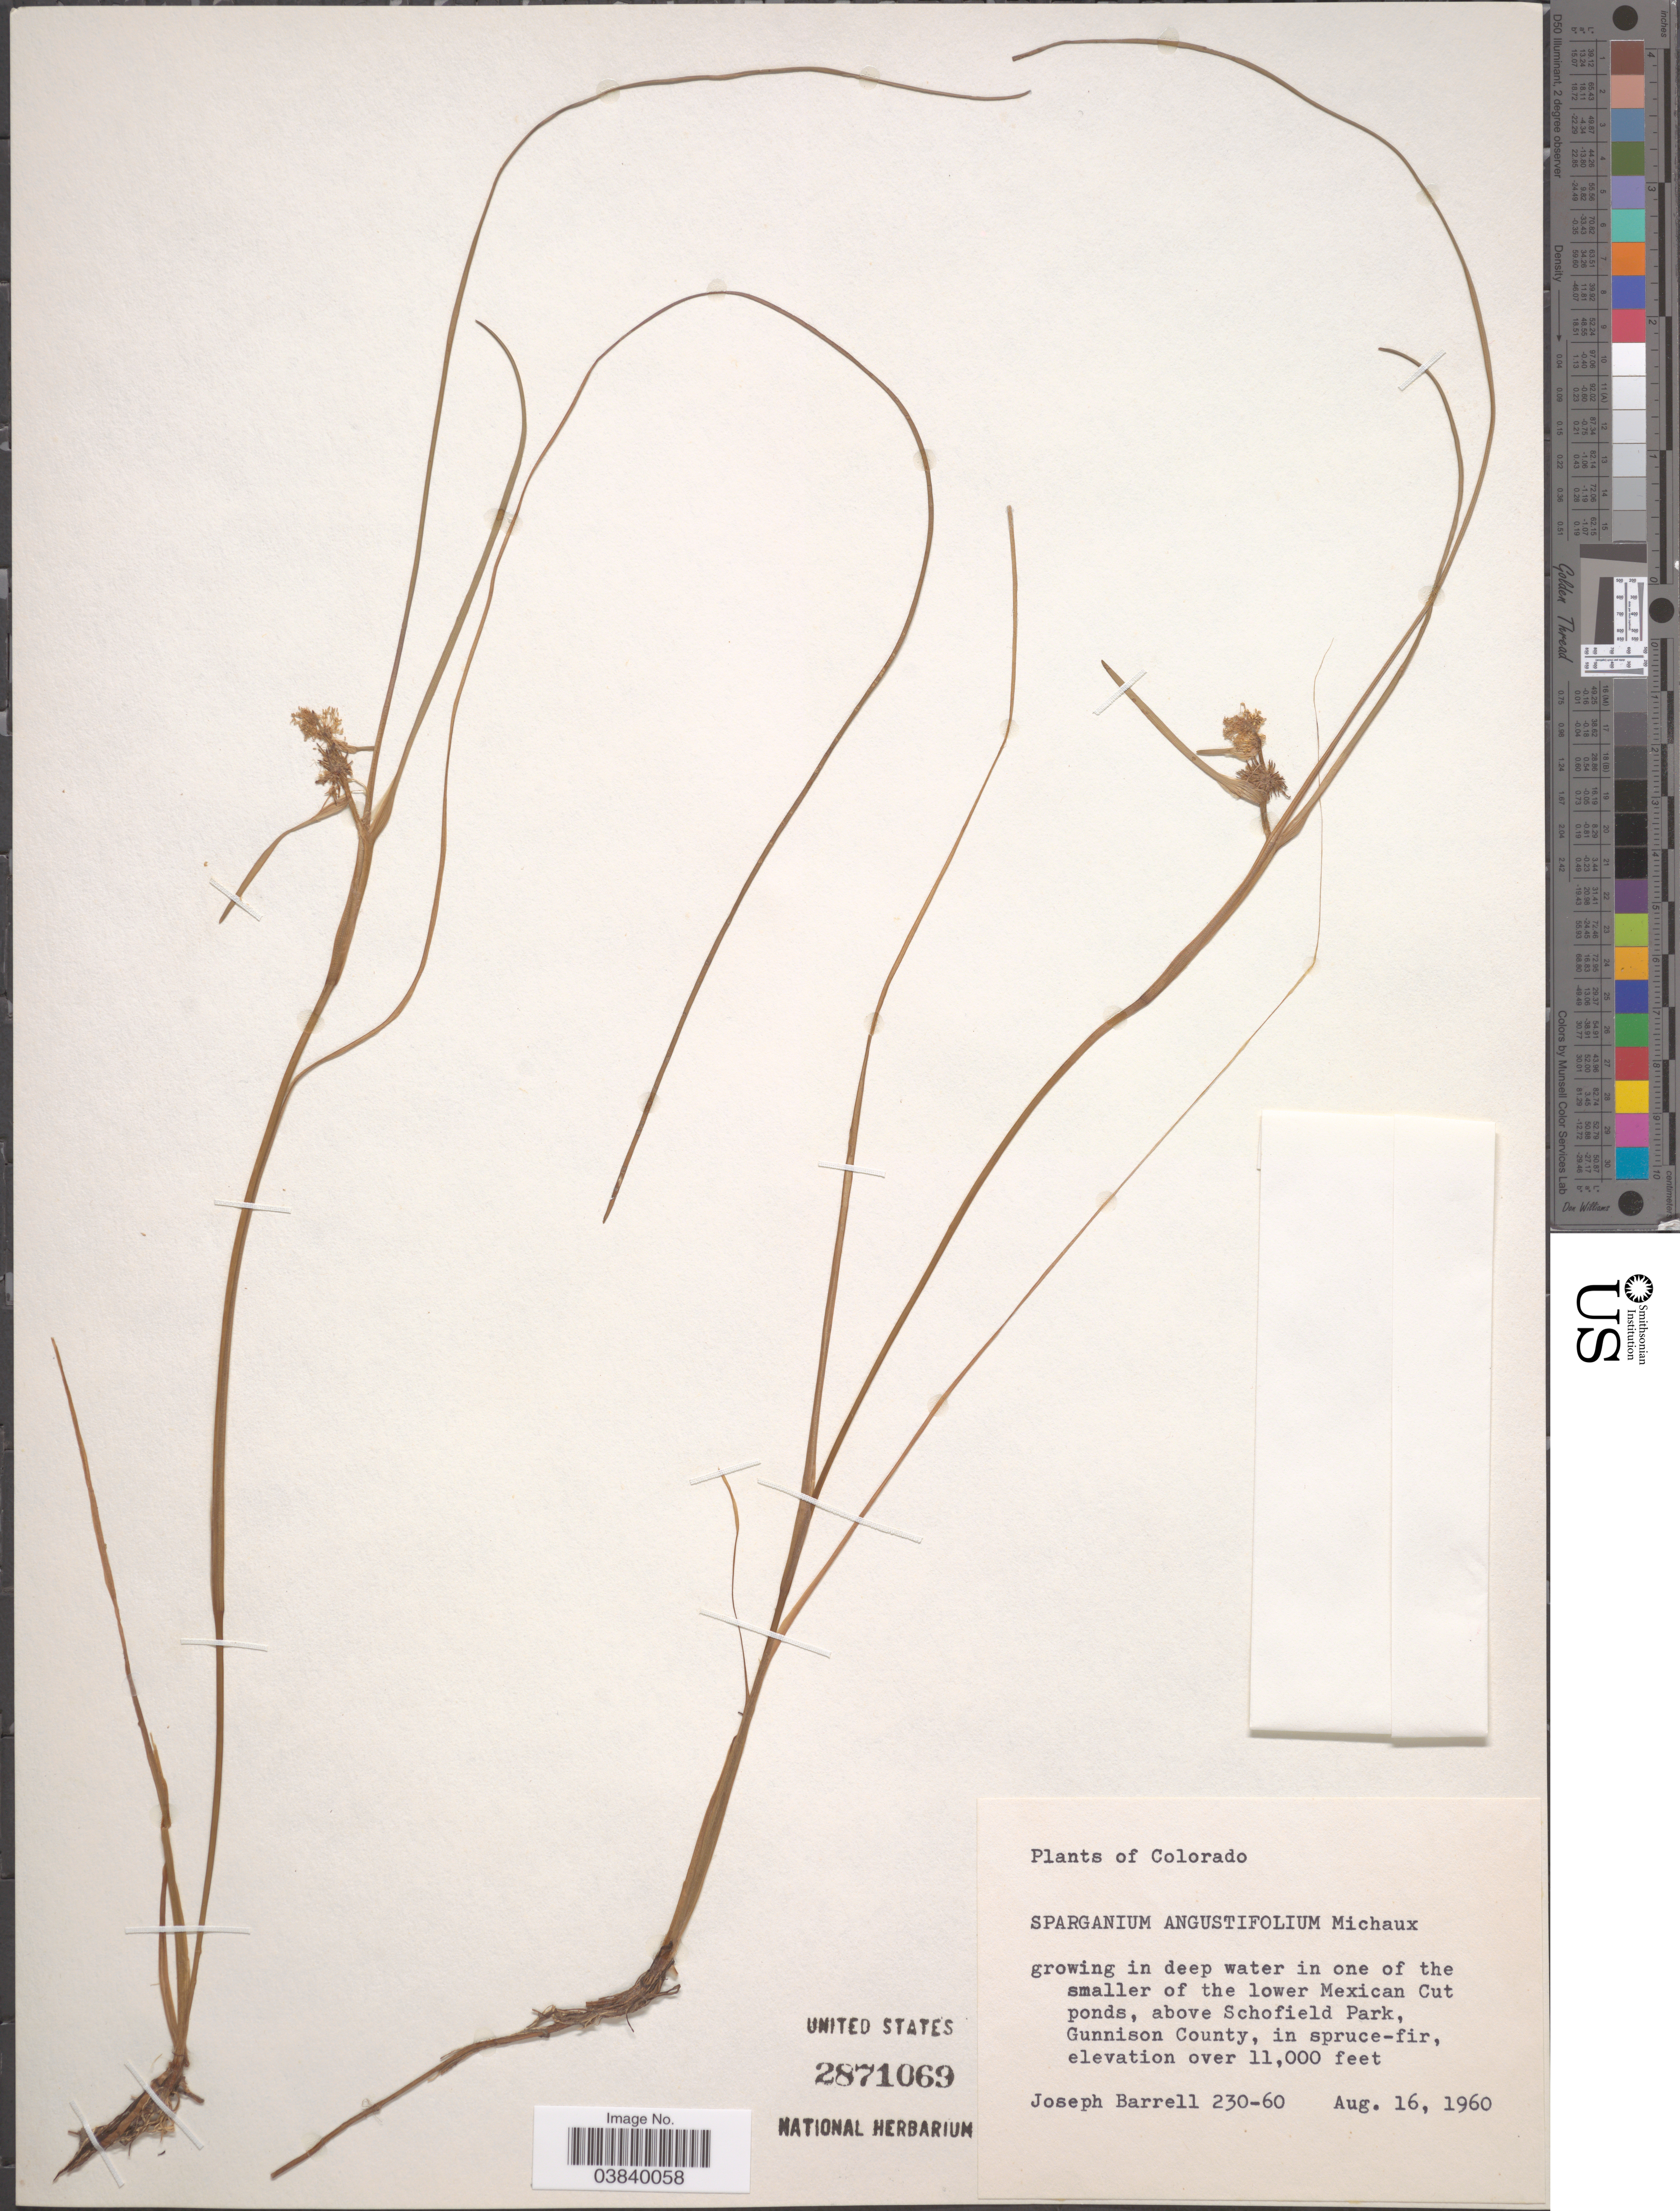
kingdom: Plantae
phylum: Tracheophyta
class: Liliopsida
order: Poales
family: Typhaceae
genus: Sparganium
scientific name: Sparganium angustifolium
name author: Michx.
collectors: J. Barrell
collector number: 230-60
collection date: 1960-08-16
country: United States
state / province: Colorado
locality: Lower Mexican Cut ponds, above Schofield Park, Gunnison County, in spruce-fir.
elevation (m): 3353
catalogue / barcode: US 2871069